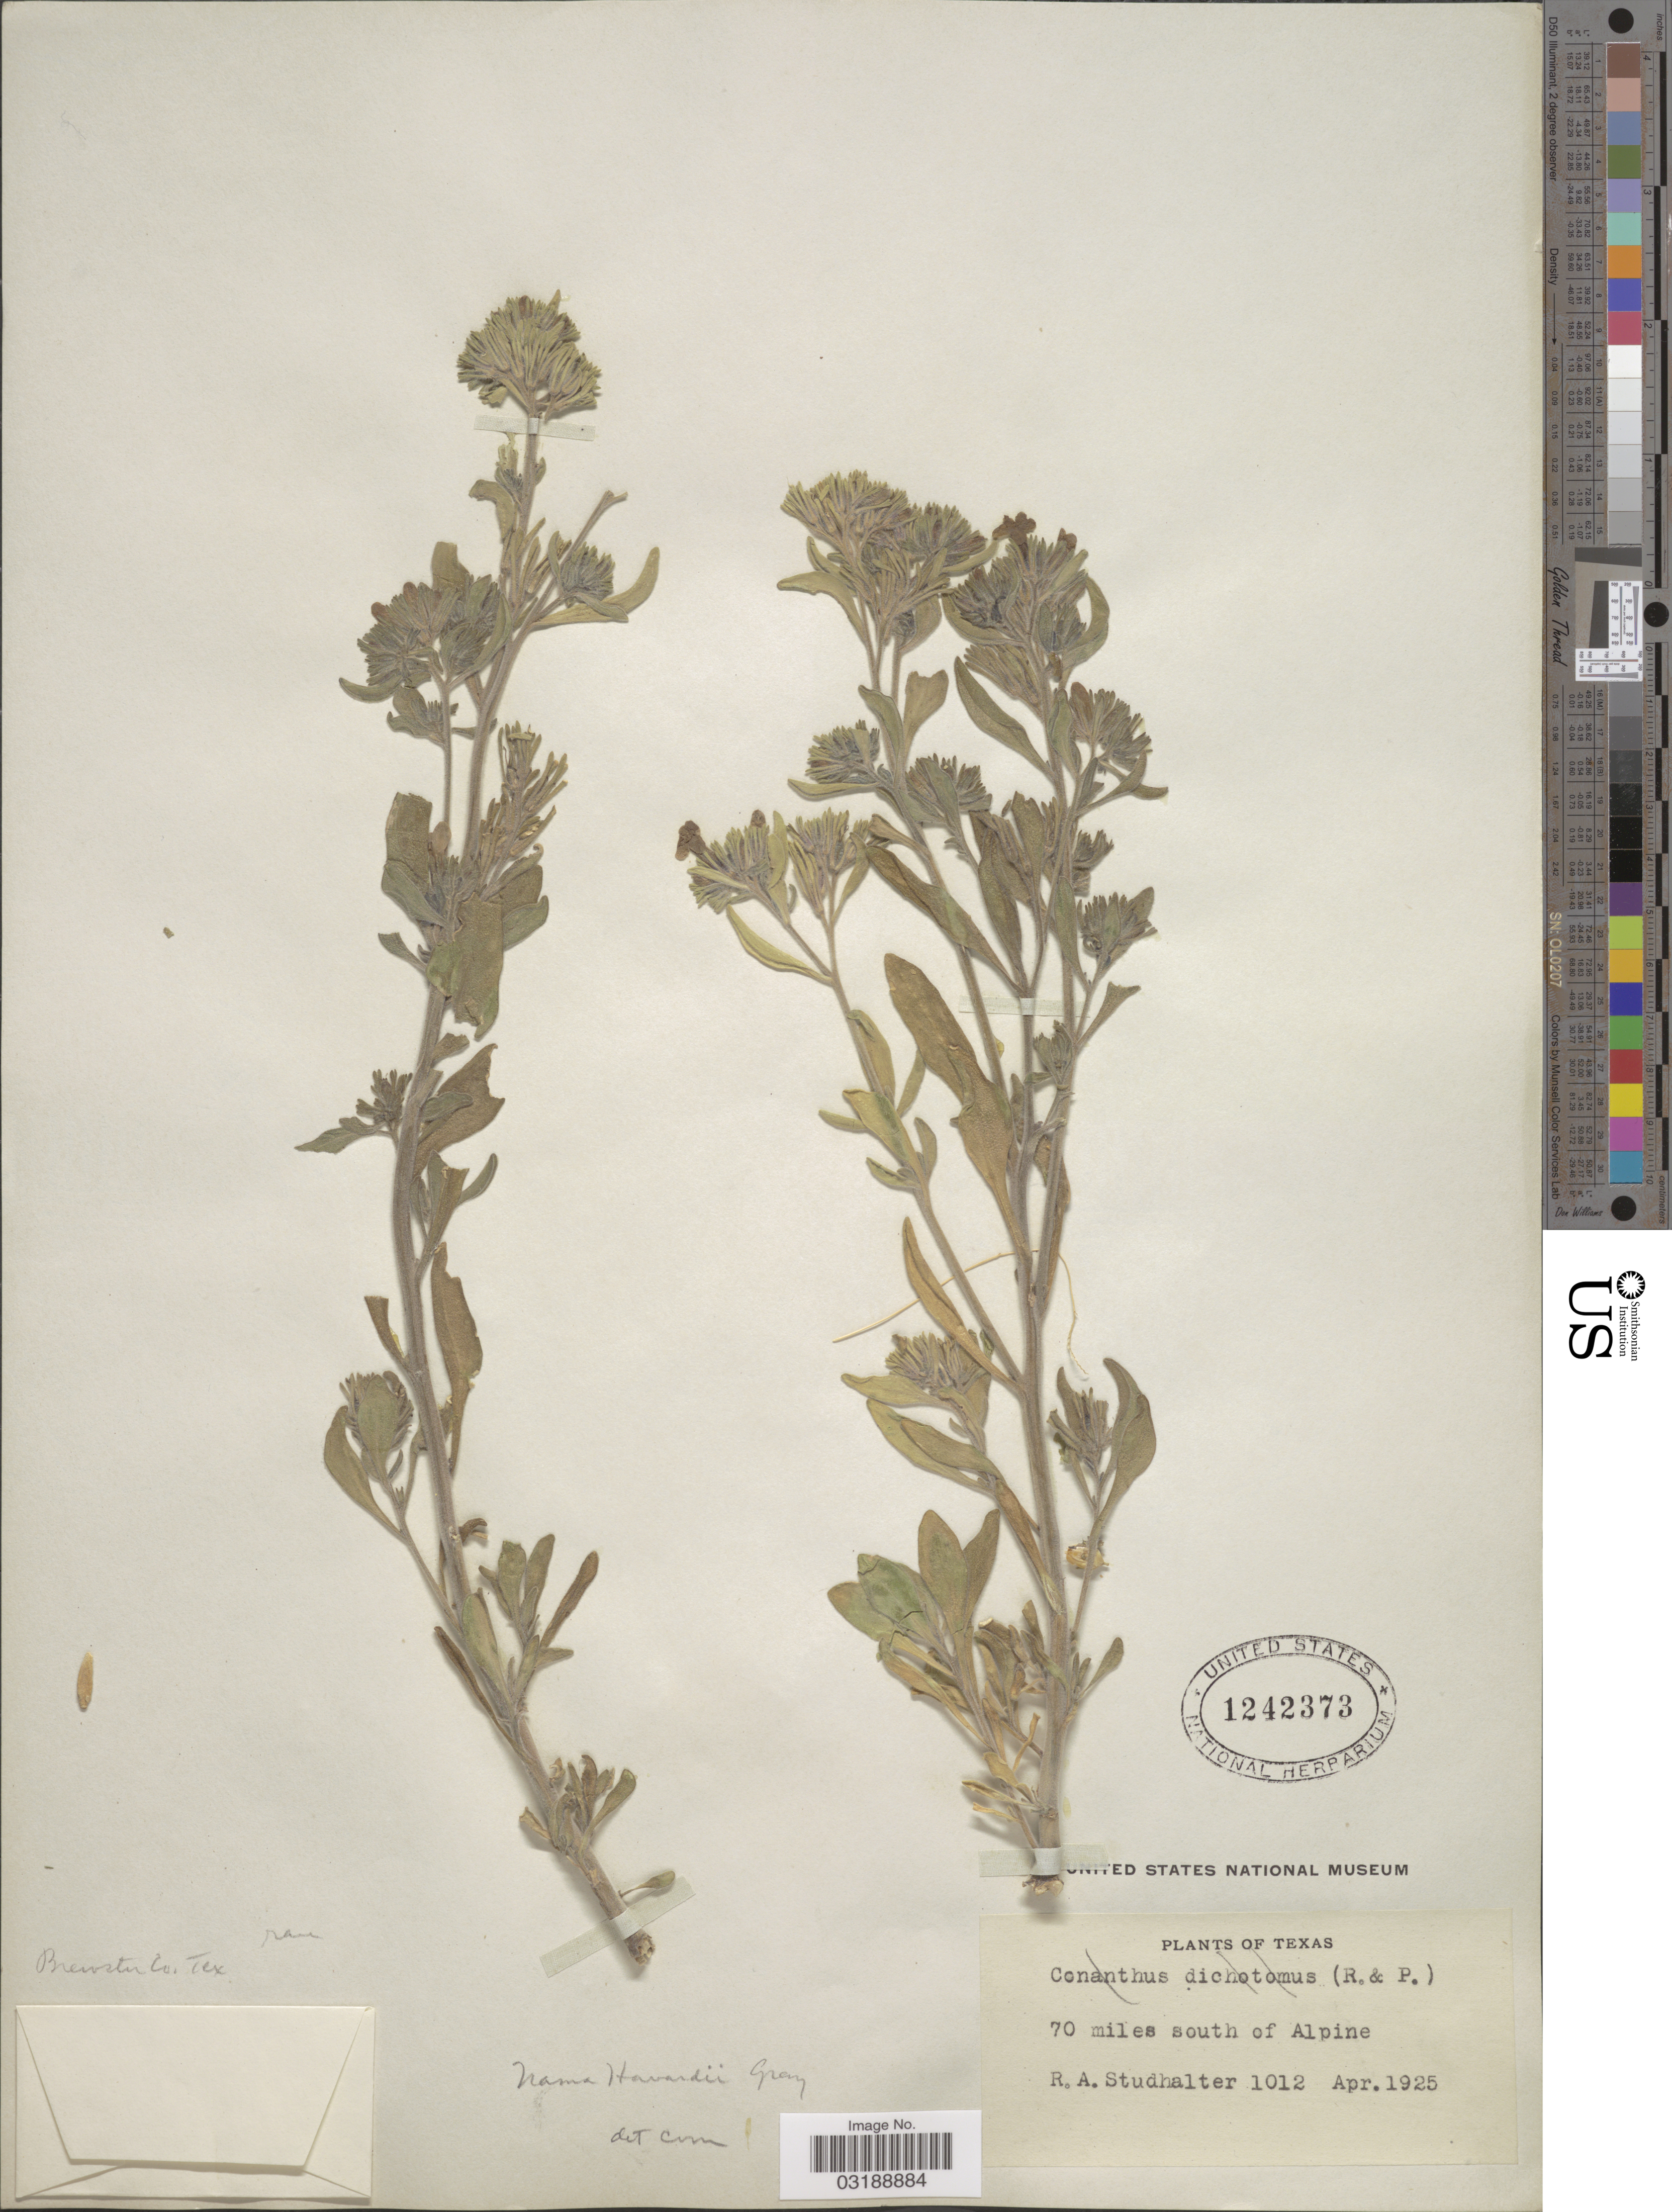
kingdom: Plantae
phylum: Tracheophyta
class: Magnoliopsida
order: Boraginales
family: Namaceae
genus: Nama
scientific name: Nama havardii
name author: A. Gray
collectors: R. Studhalter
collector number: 1012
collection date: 1925-04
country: United States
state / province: Texas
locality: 70 miles south of Alpine.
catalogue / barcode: US 1242373